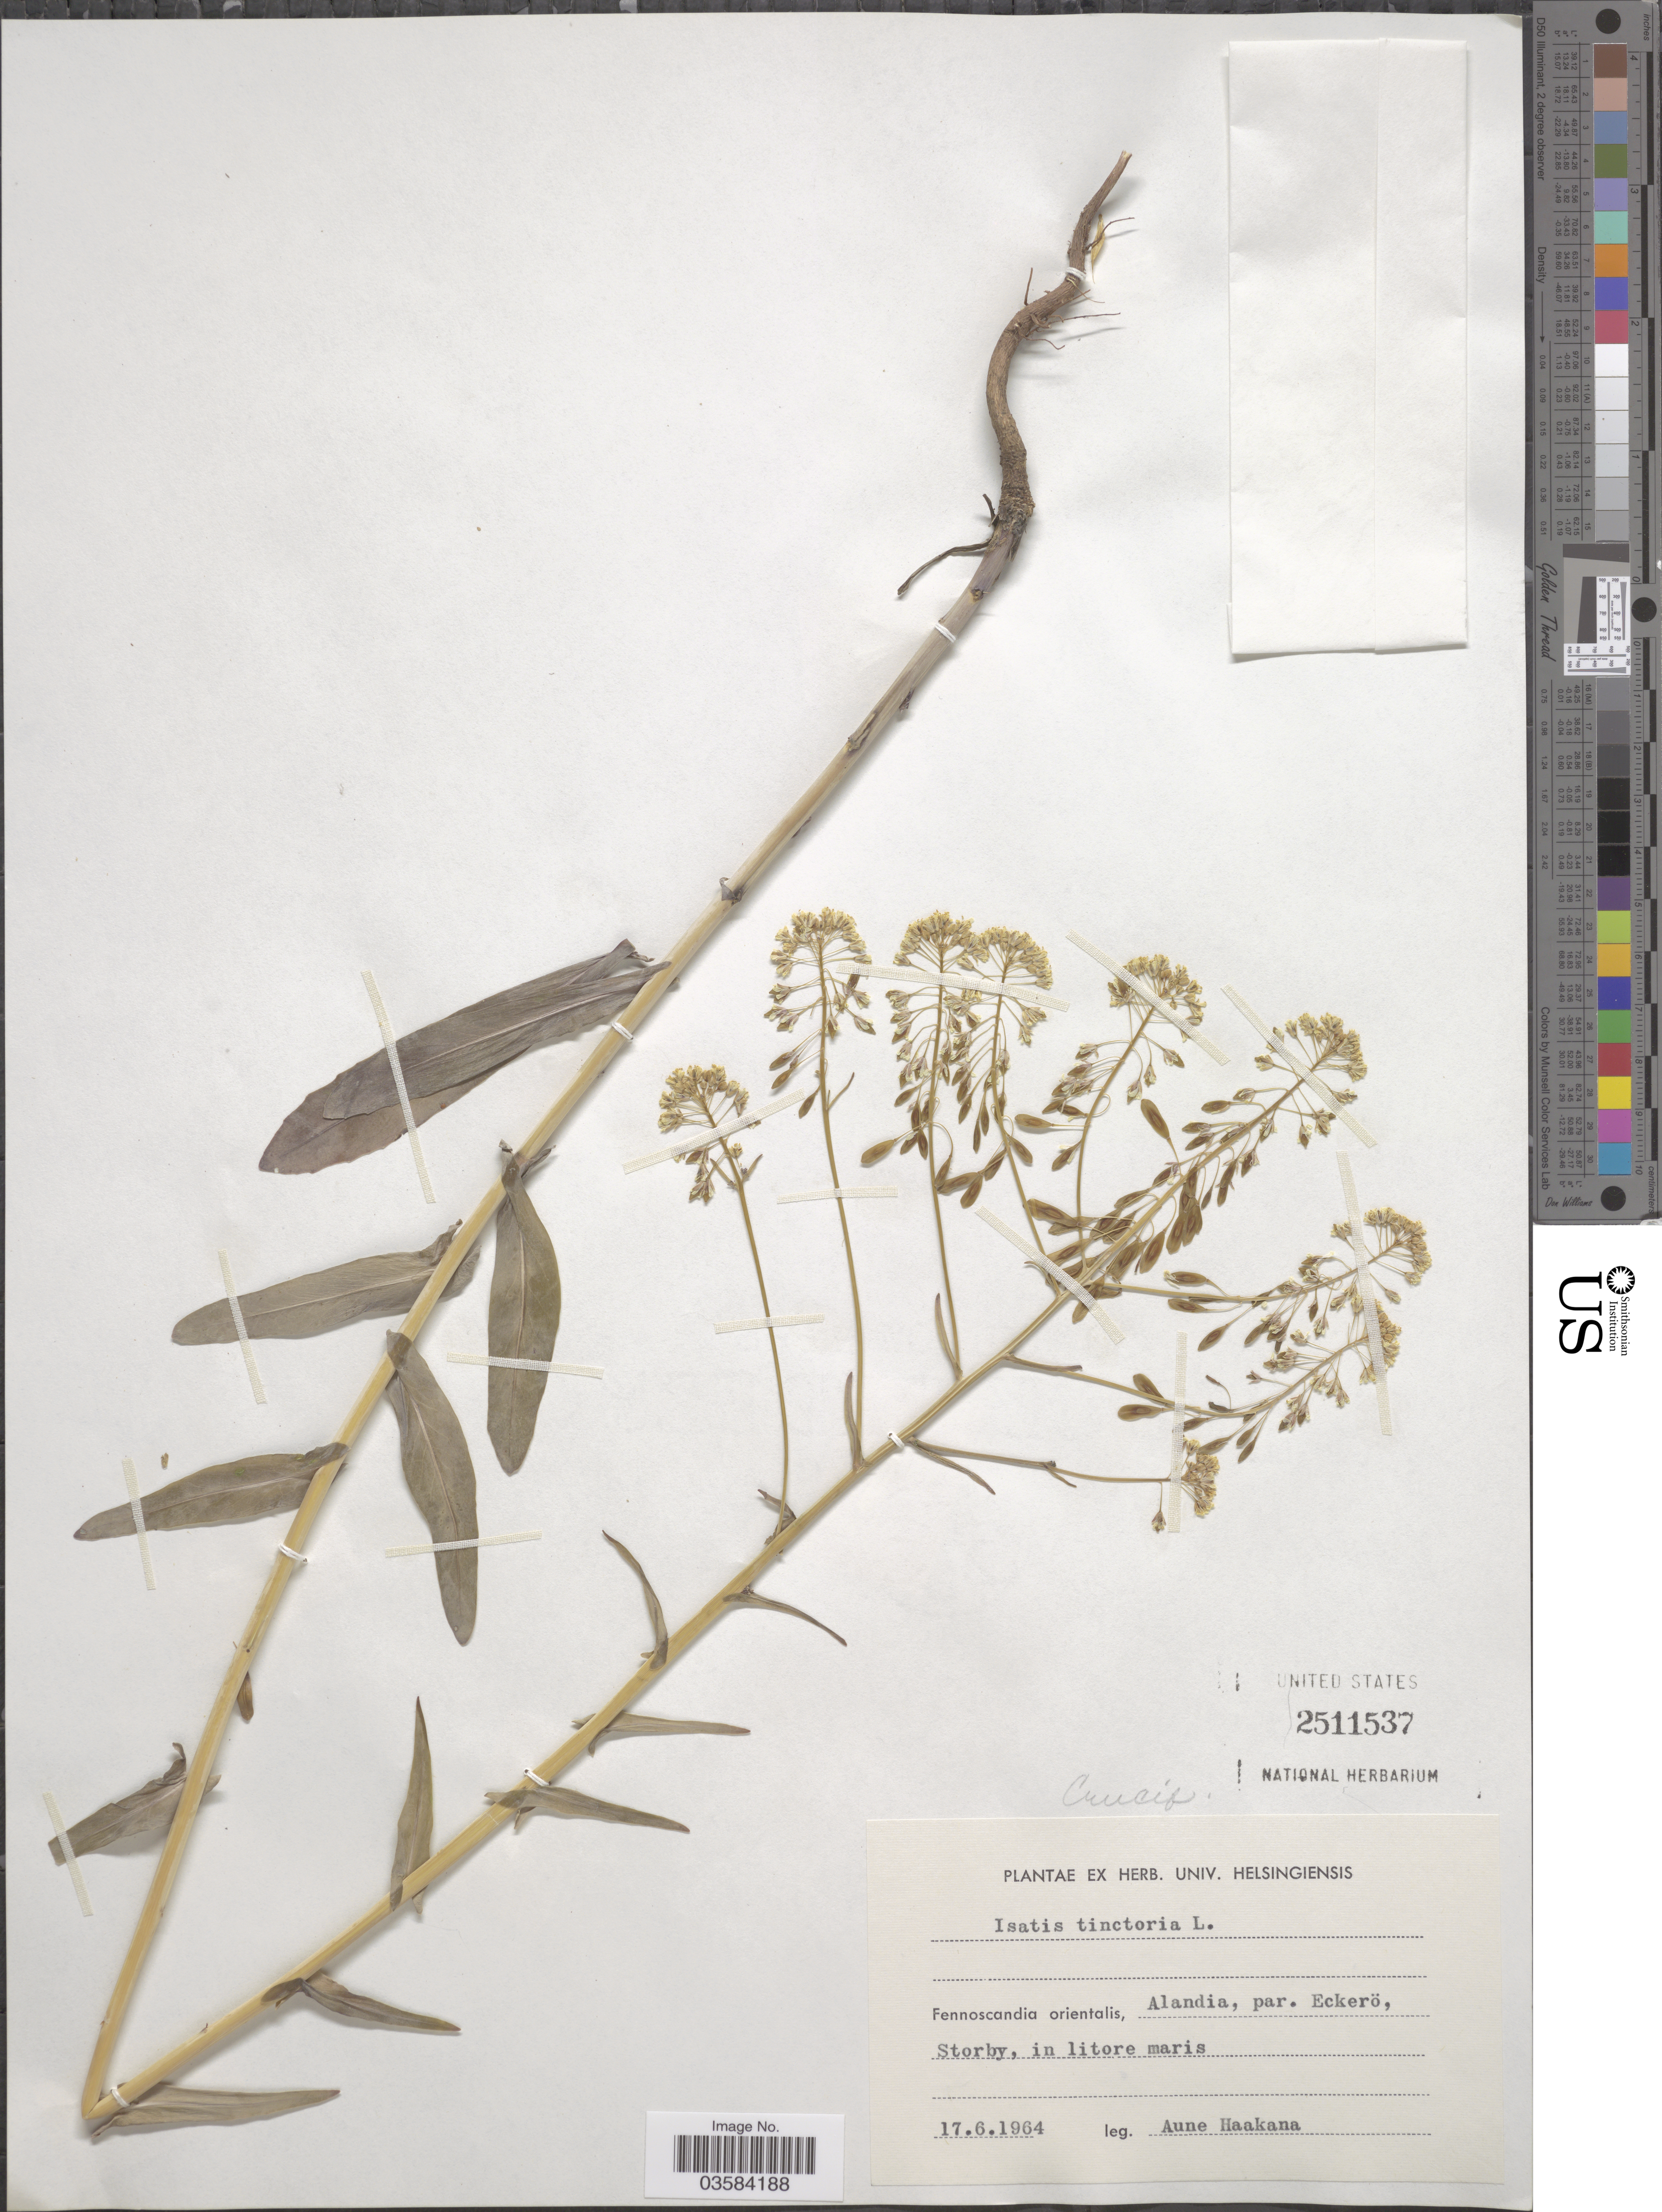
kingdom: Plantae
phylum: Tracheophyta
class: Magnoliopsida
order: Brassicales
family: Brassicaceae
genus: Isatis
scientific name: Isatis tinctoria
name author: L.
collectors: A. Haakana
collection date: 1964-06-17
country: Finland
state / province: Ahvenanmaa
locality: Fennoscandia orientalis, Alandia, par. Eckerö, Storby, in litore maris.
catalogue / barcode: US 2511537